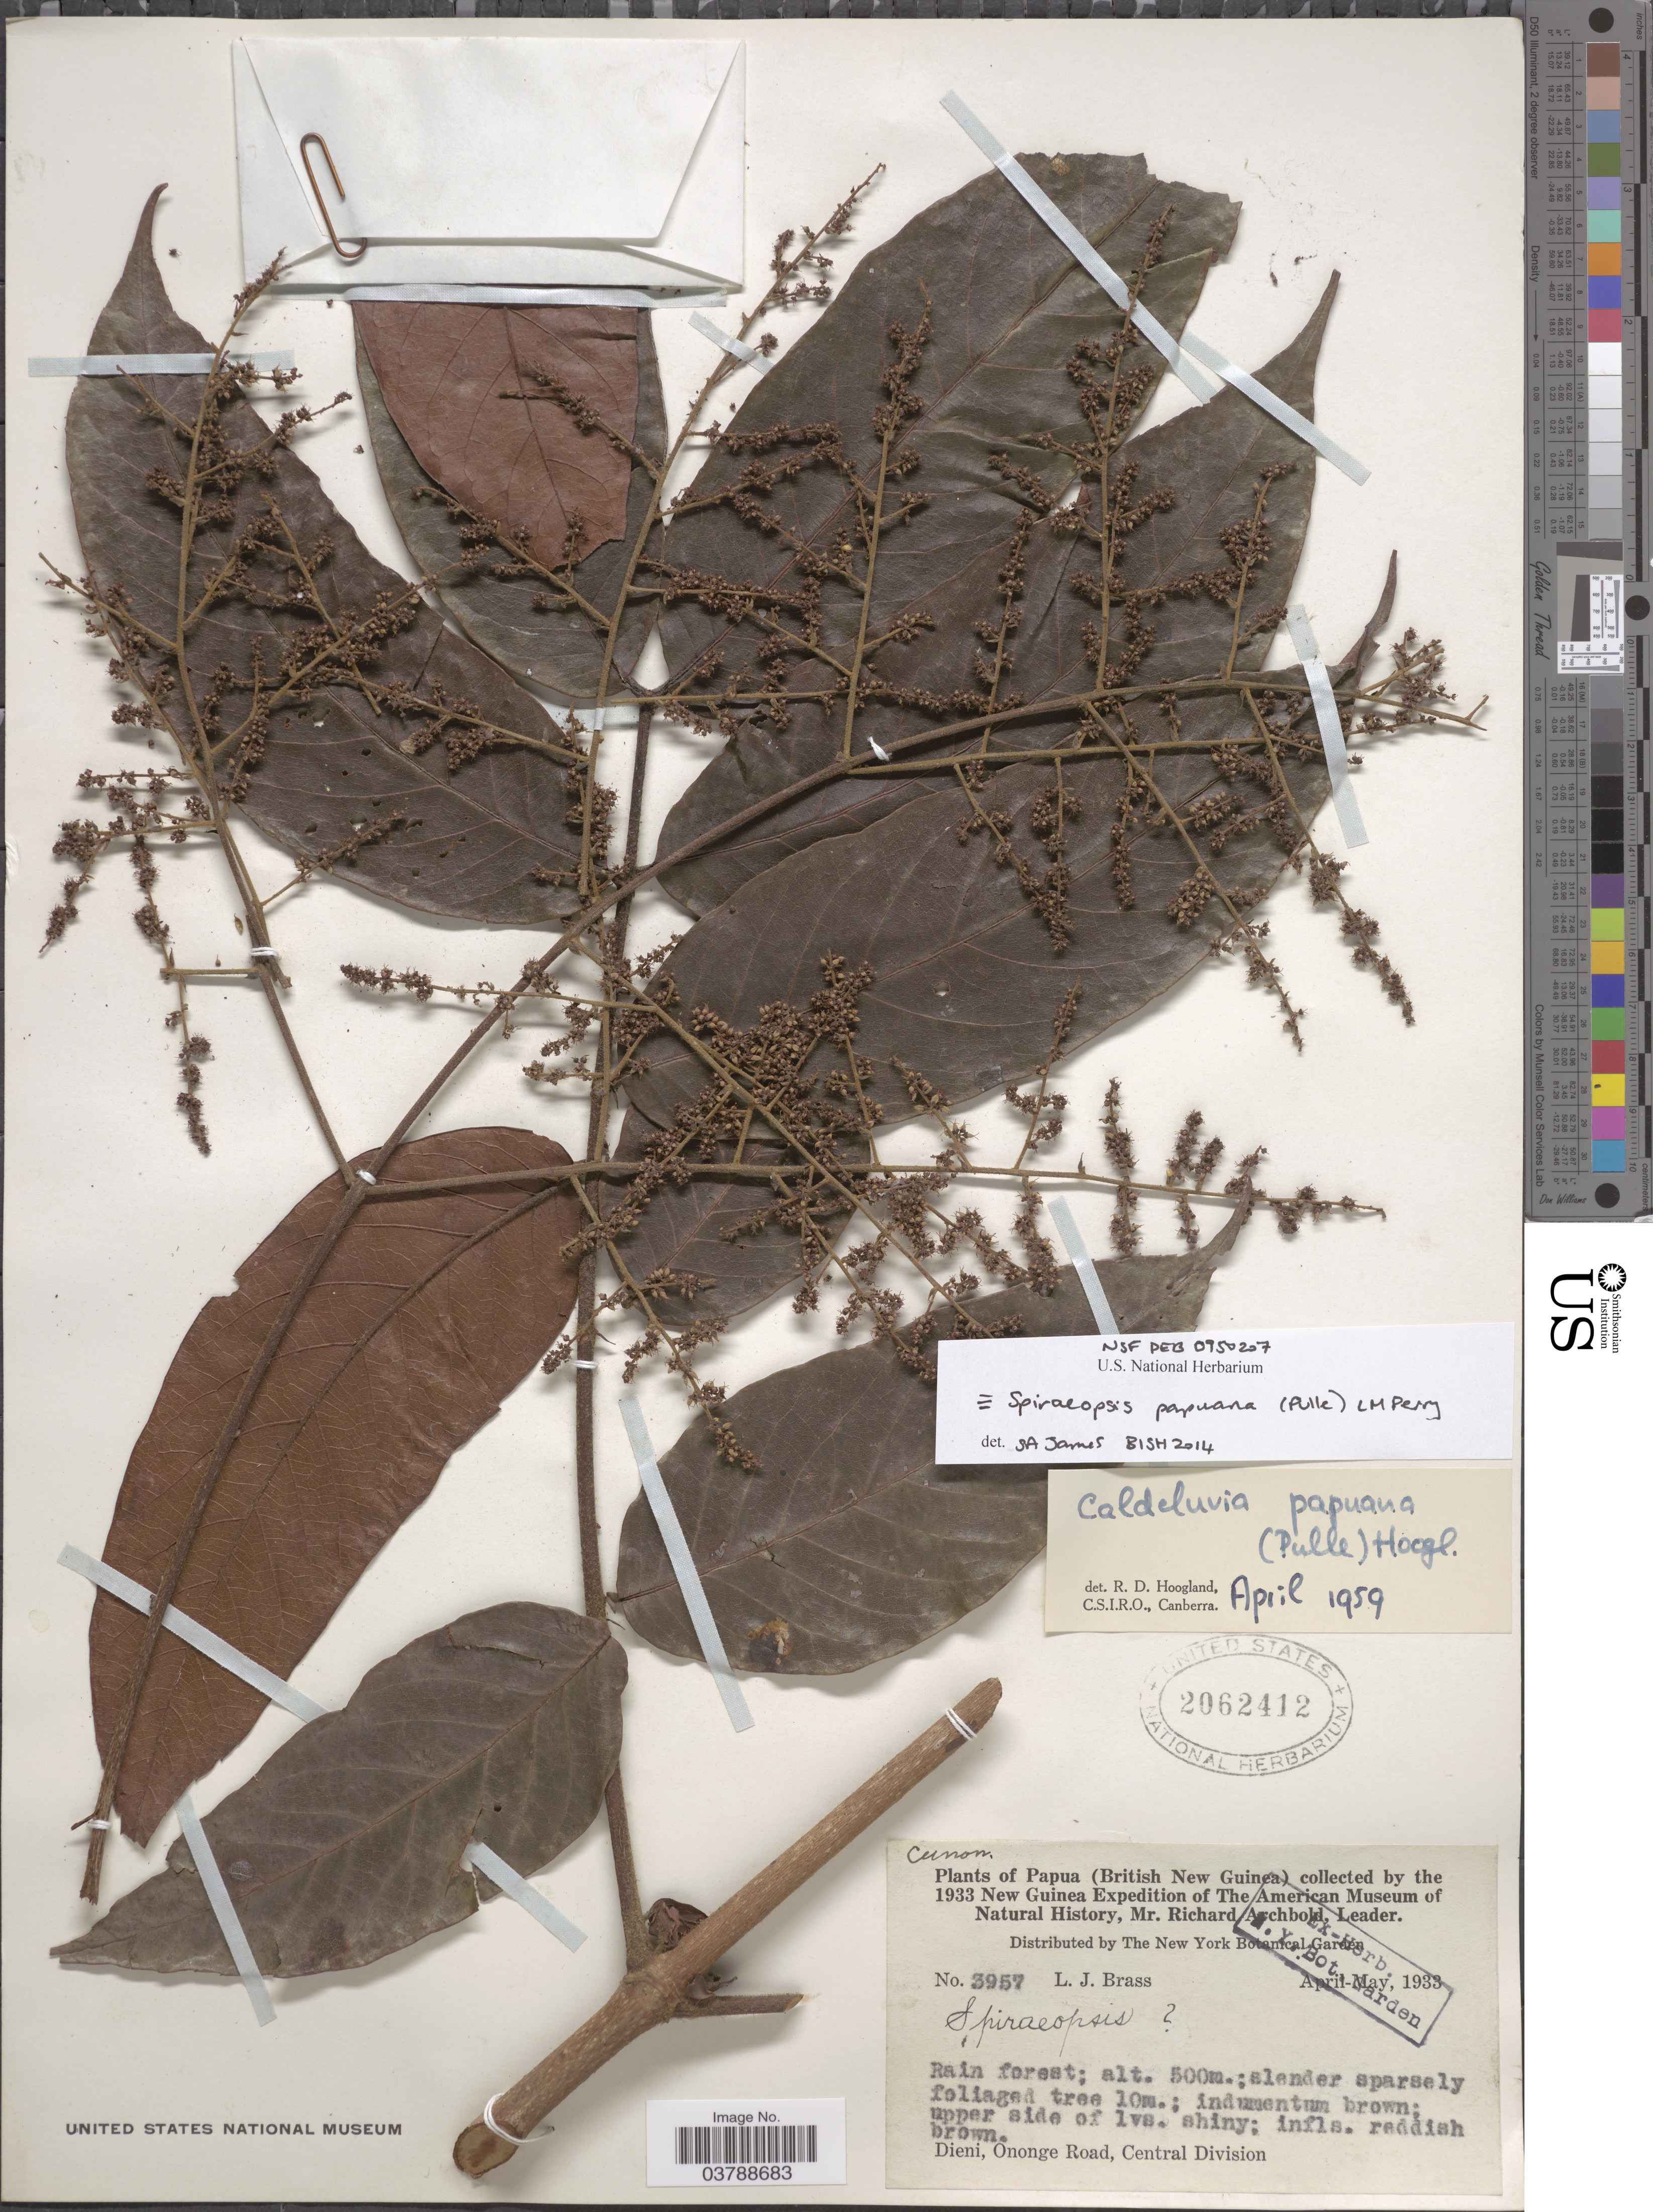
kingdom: Plantae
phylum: Tracheophyta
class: Magnoliopsida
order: Oxalidales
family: Cunoniaceae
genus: Caldcluvia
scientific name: Caldcluvia papuana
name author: (Pulle) Hoogland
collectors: L. J. Brass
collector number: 3957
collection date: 1933-04/1933-05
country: Papua New Guinea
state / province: Central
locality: Papua ( British New Guinea). Dieni, Ononge Road, Central Division.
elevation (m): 500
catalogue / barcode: US 2062412